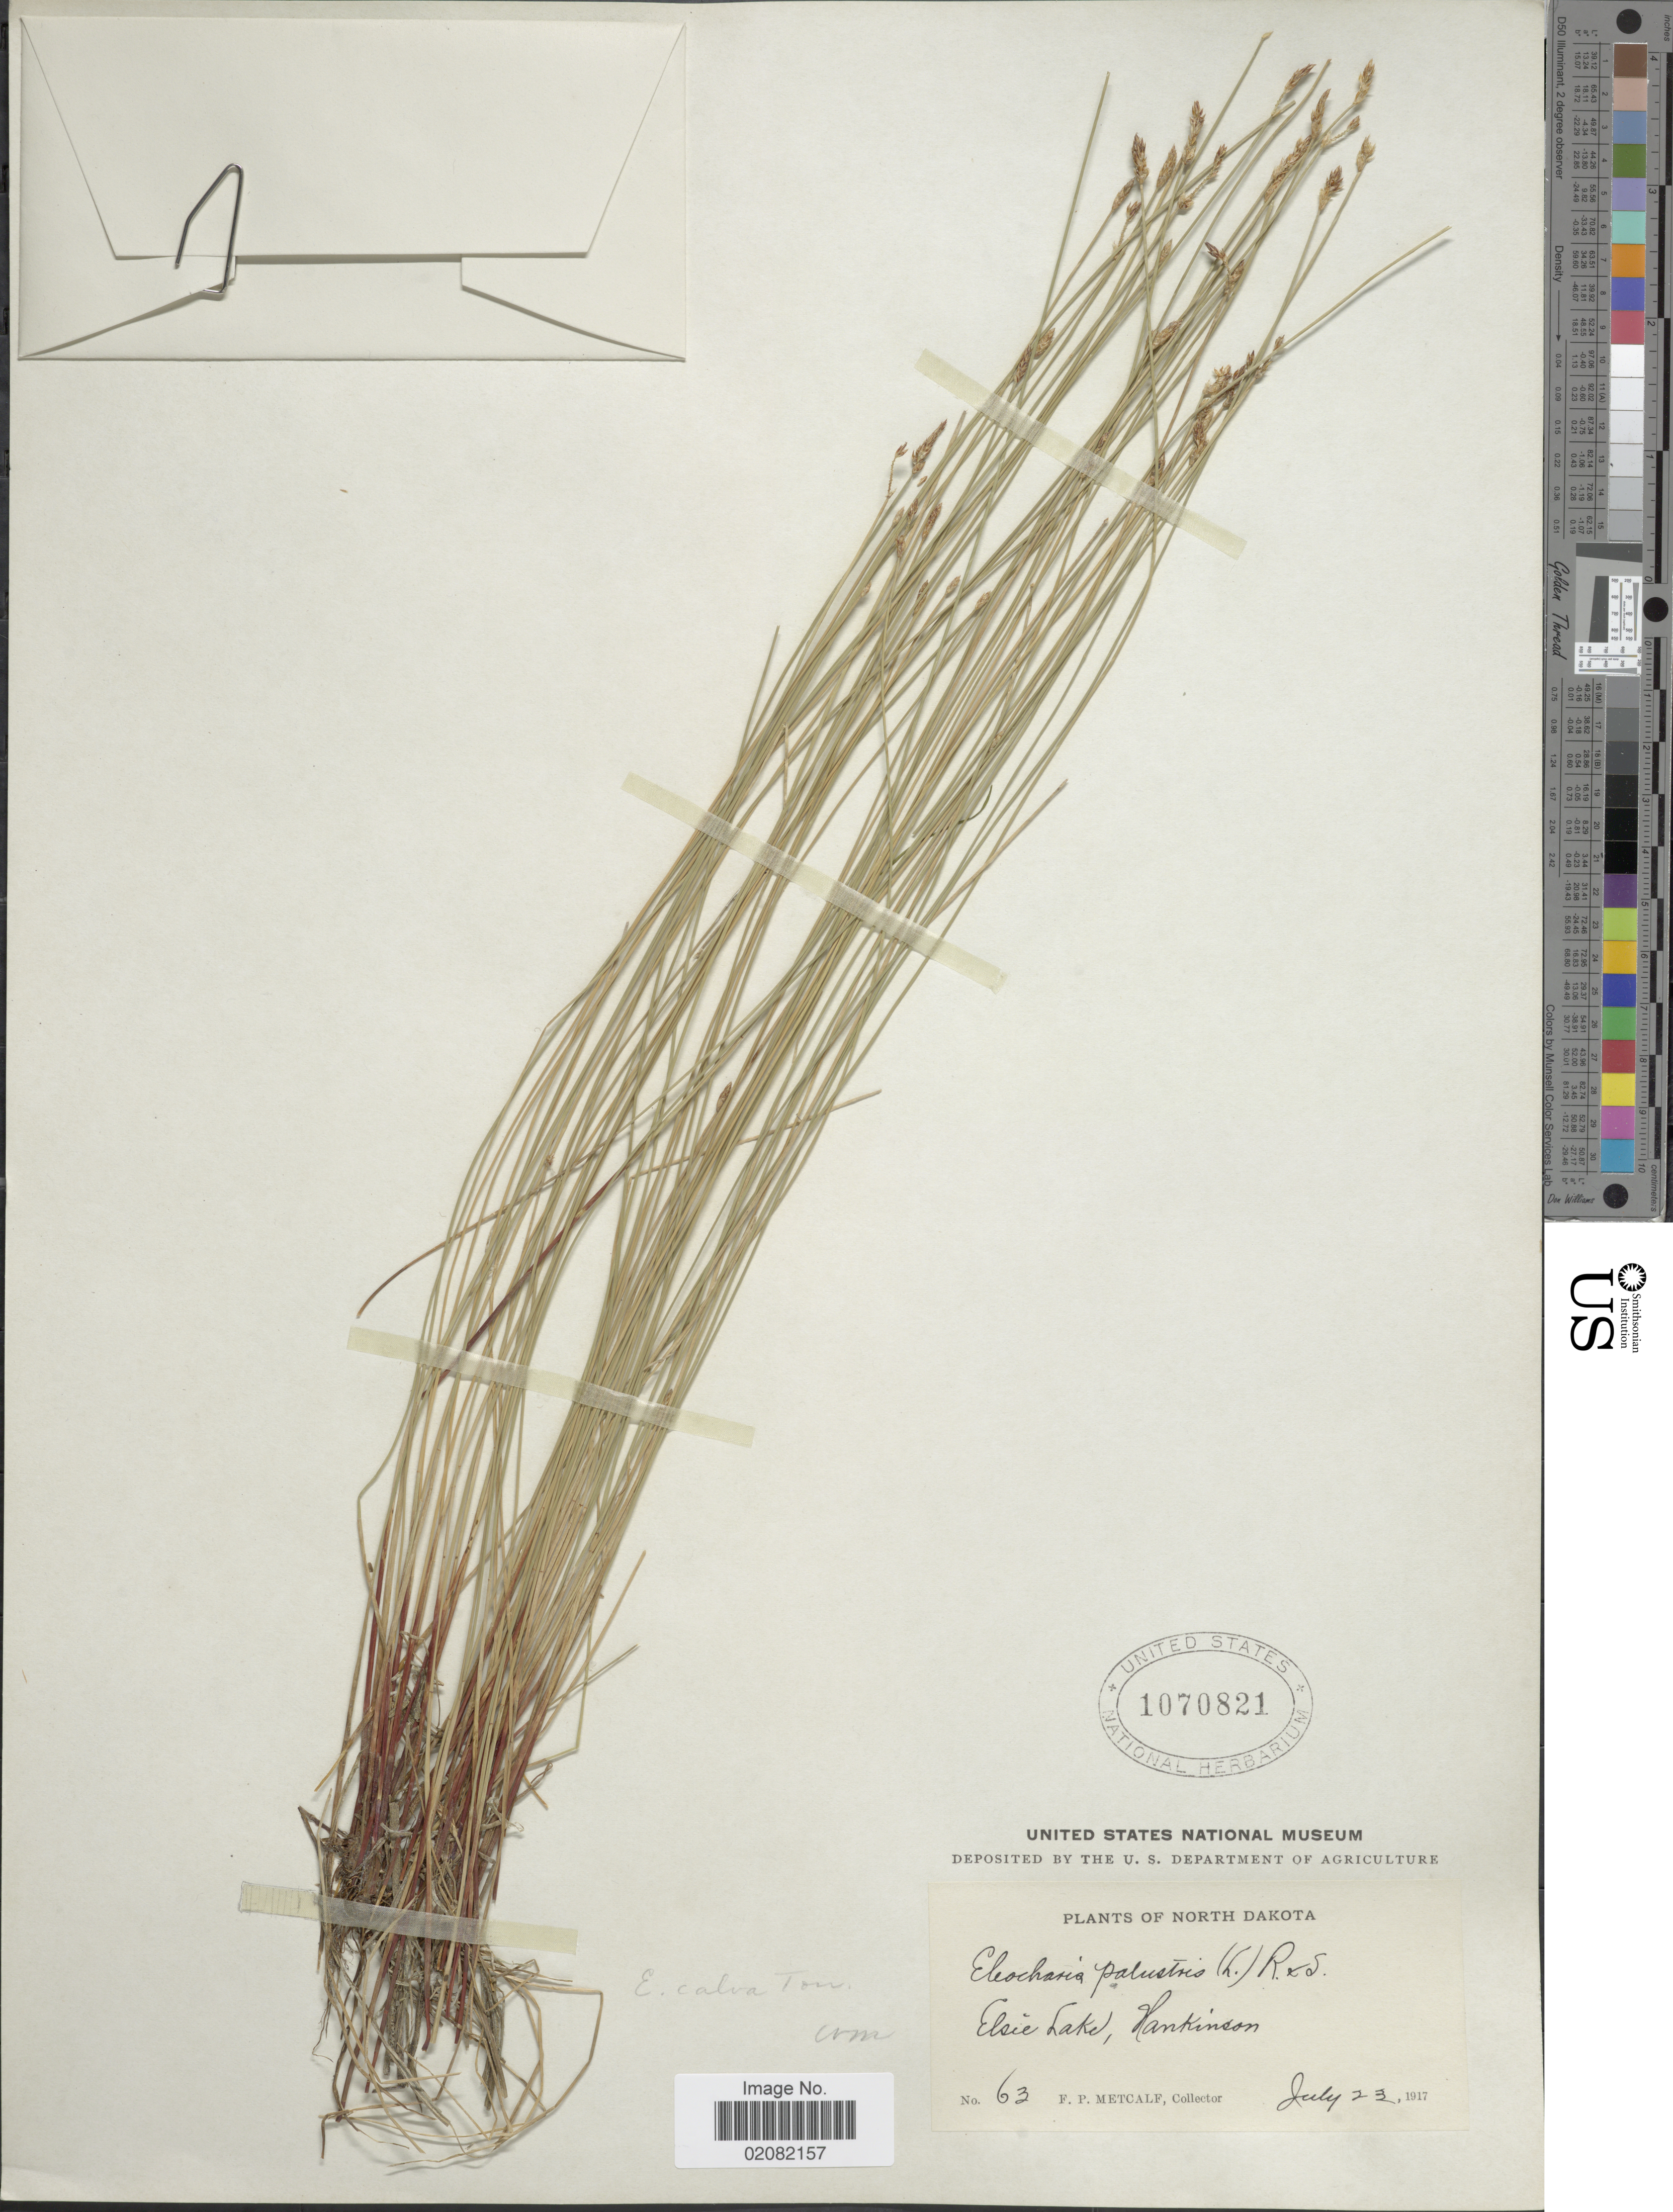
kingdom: Plantae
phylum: Tracheophyta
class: Liliopsida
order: Poales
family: Cyperaceae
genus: Eleocharis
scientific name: Eleocharis erythropoda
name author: Steud.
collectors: F. Metcalf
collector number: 63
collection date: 1917-07-23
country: United States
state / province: North Dakota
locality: Elsie Lake, Hankinson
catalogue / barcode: US 1070821